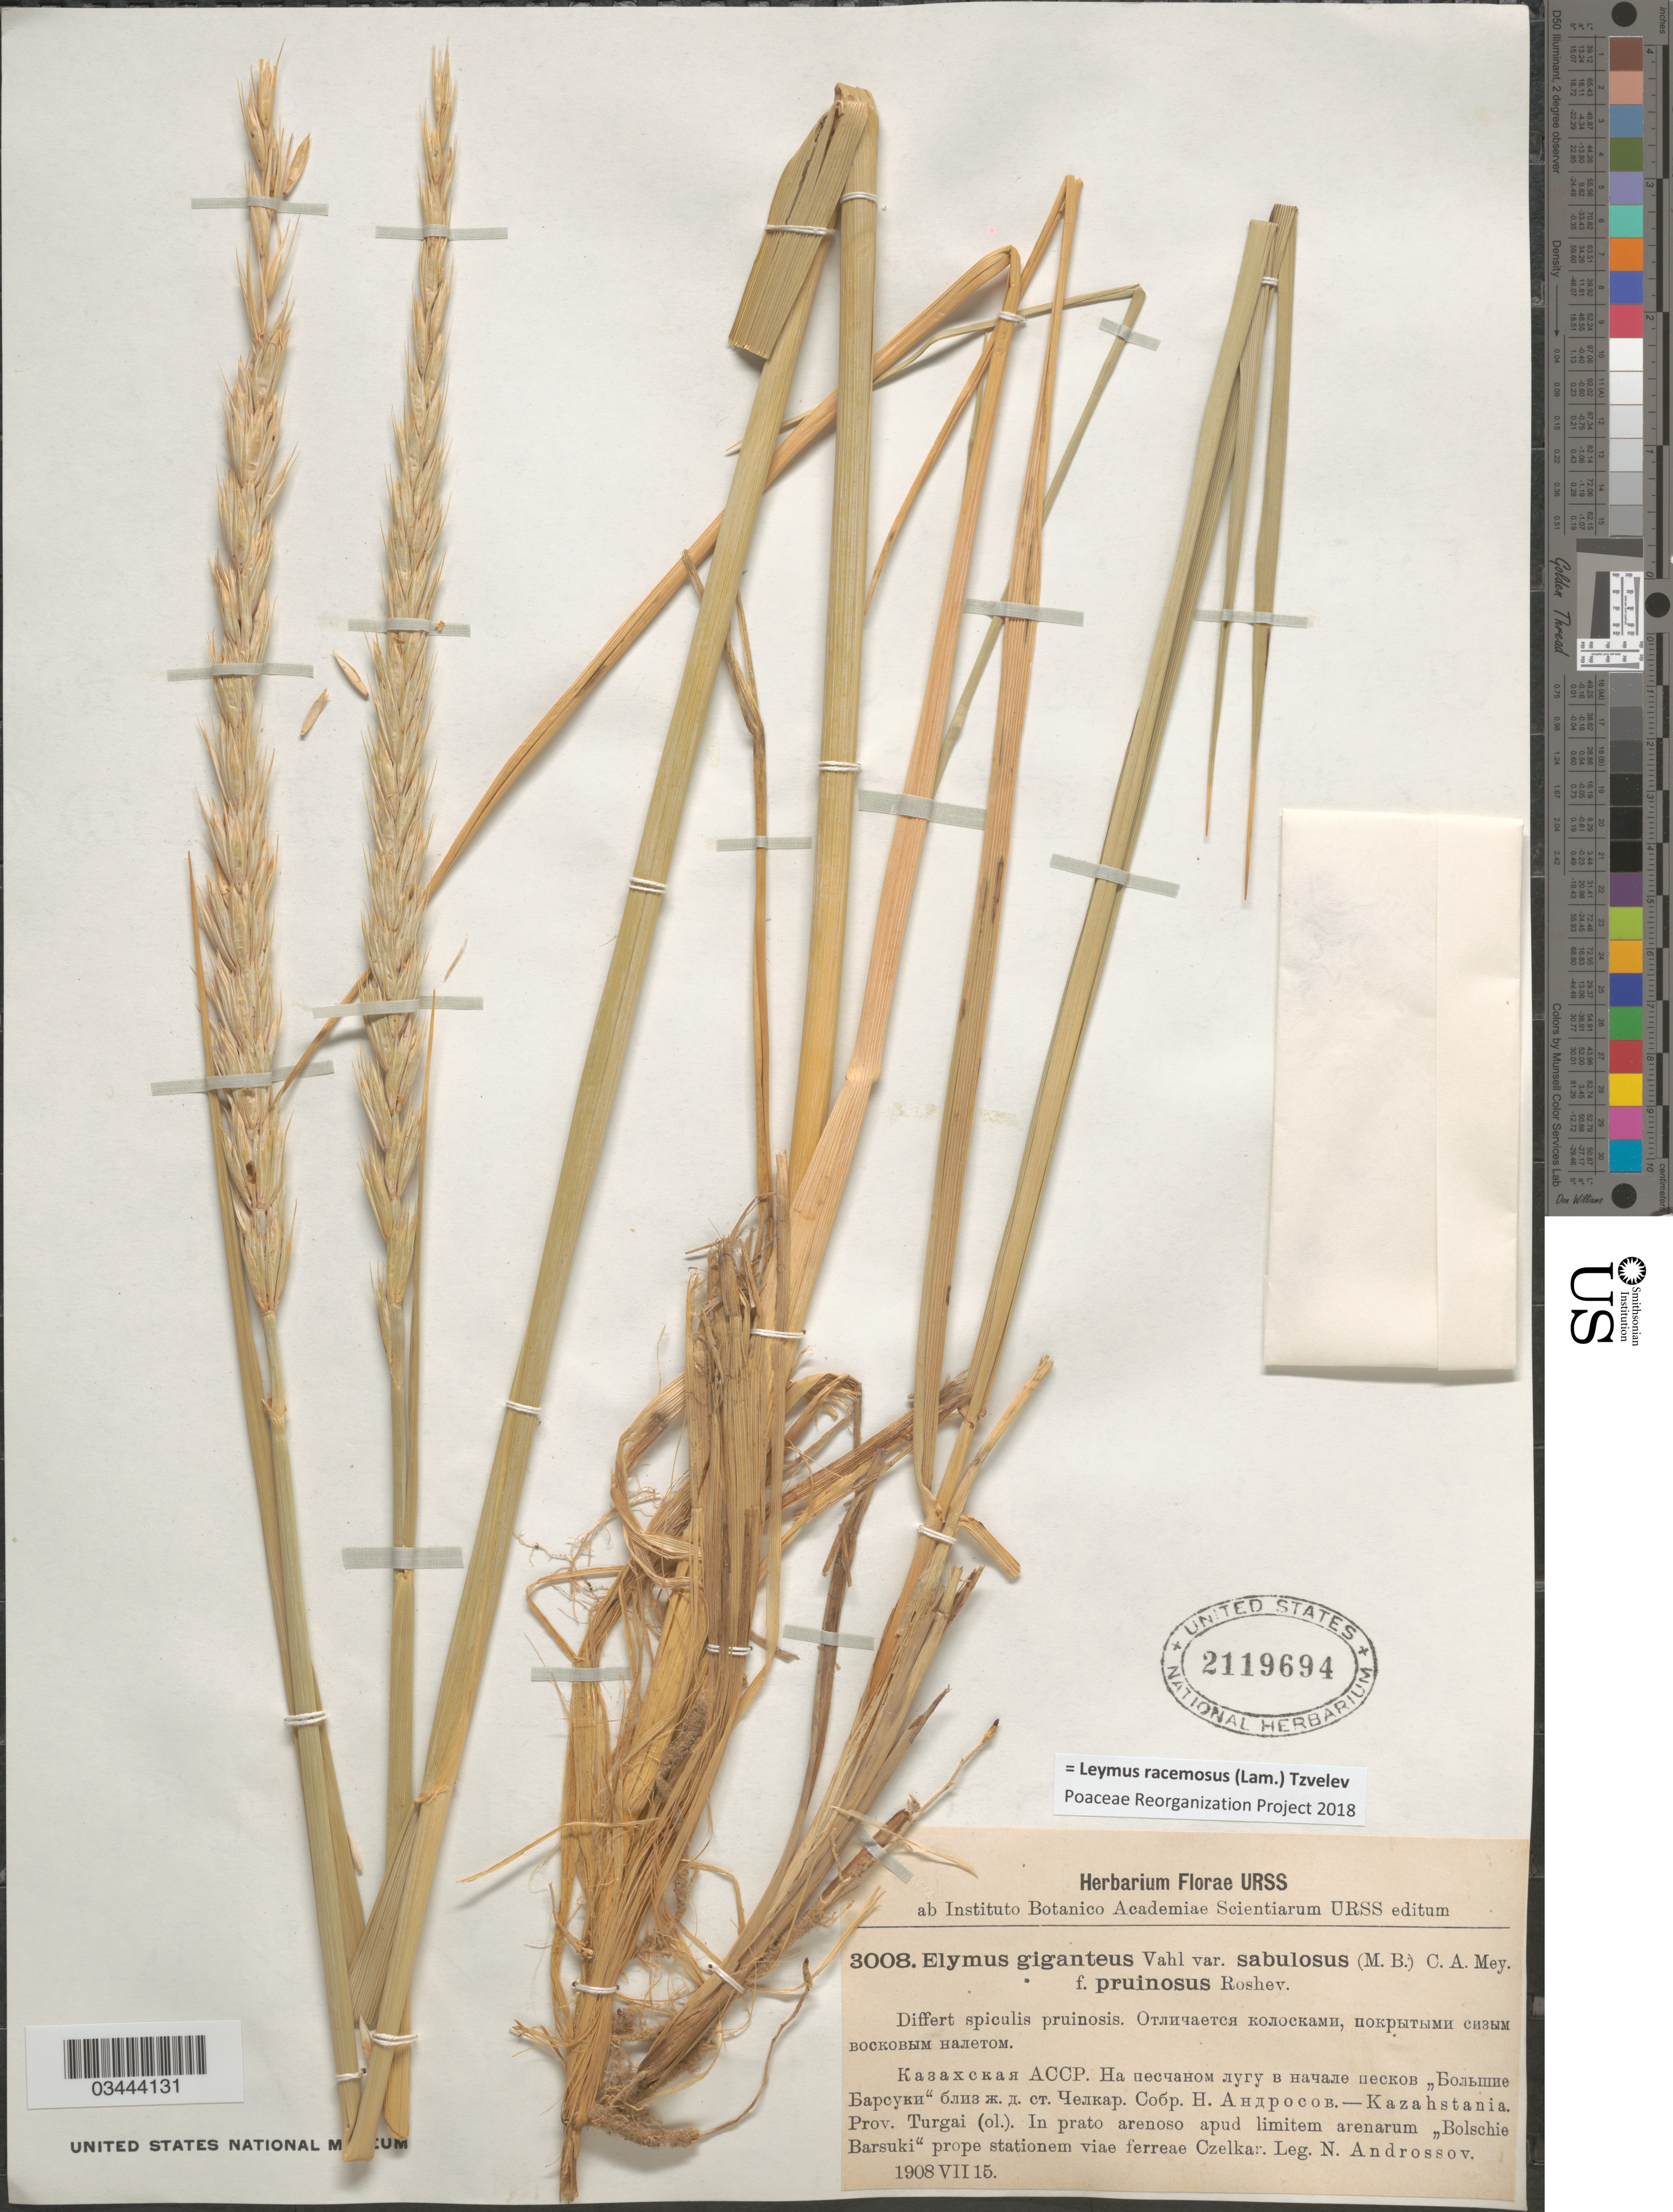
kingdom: Plantae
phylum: Tracheophyta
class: Liliopsida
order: Poales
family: Poaceae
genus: Leymus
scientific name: Leymus racemosus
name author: (Lam.) Tzvelev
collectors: N. Androssov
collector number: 3008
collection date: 1908-07-15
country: Kazakhstan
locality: Kazahstania. Prov. Turgai (ol.). In prato arenoso apud limitem arenarum "Bolschie Barsuki" prope stationem viae ferreae Czelkar.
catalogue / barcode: US 2119694